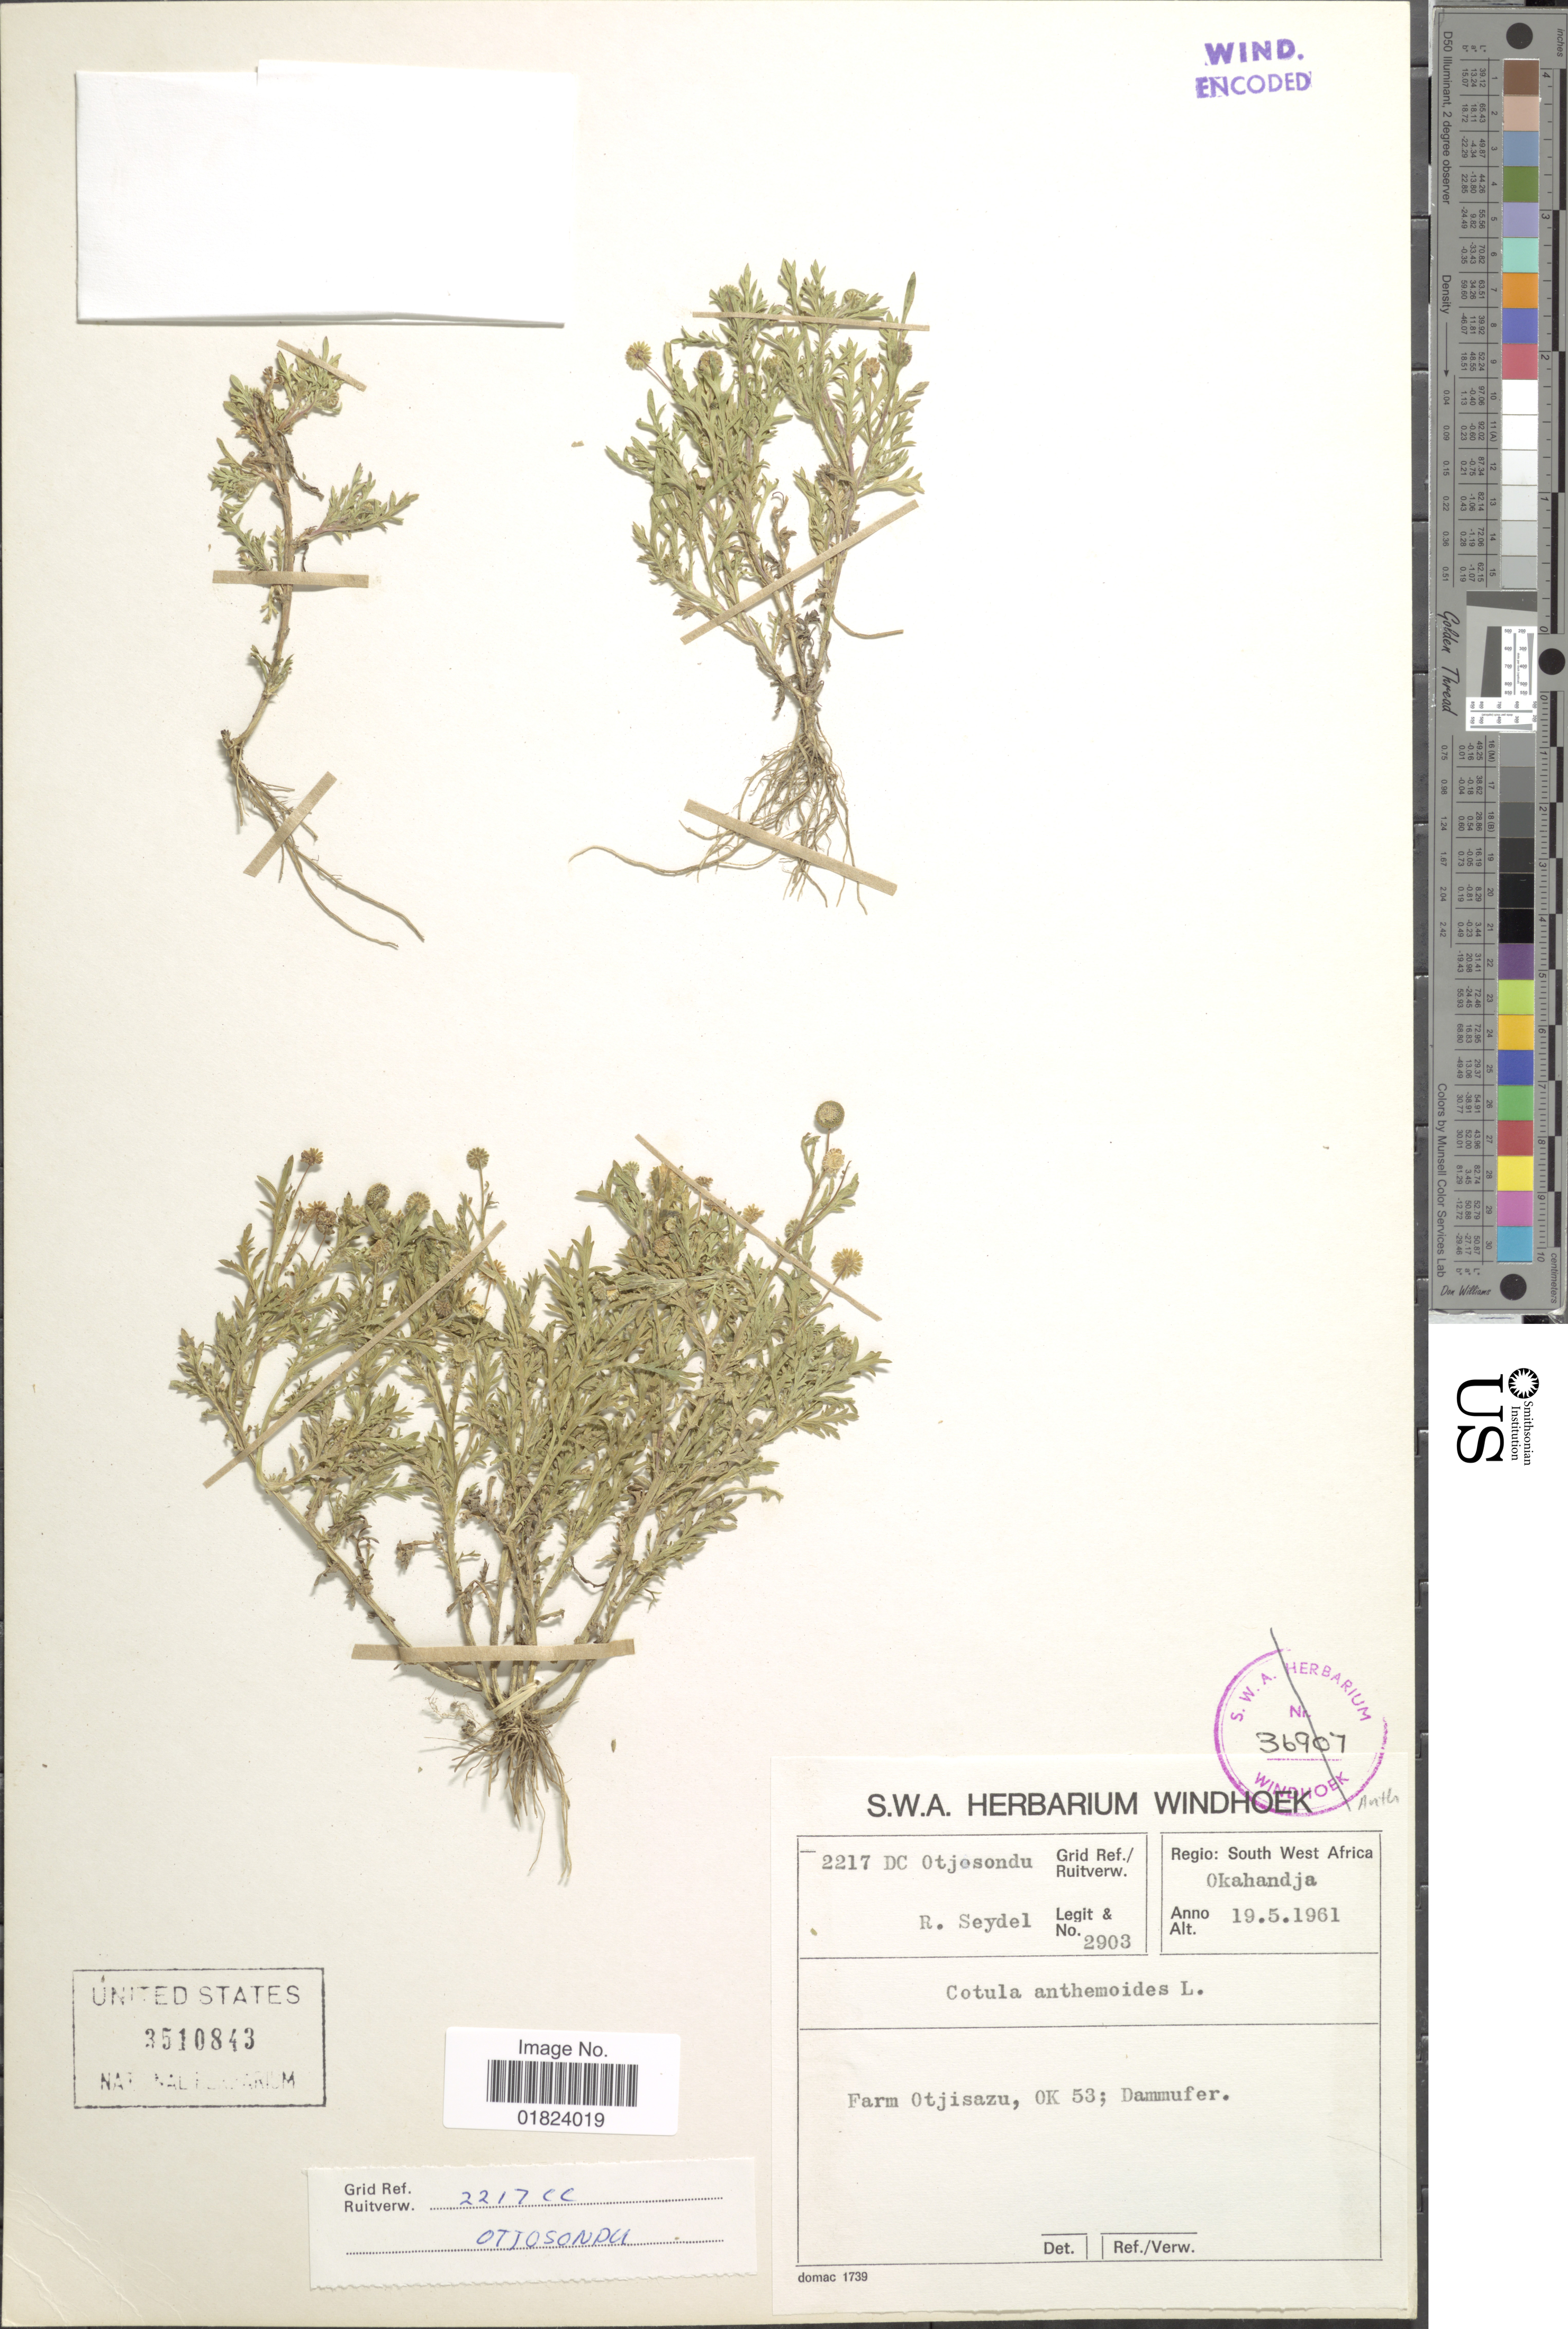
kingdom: Plantae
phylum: Tracheophyta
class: Magnoliopsida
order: Asterales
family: Asteraceae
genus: Cotula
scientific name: Cotula anthemoides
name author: L.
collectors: R. Seydel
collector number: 2903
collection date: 1961-05-19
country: Namibia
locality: South West Africa Okahandja, Farm Otjisazu, OK 53; Dammufer.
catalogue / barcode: US 3510843